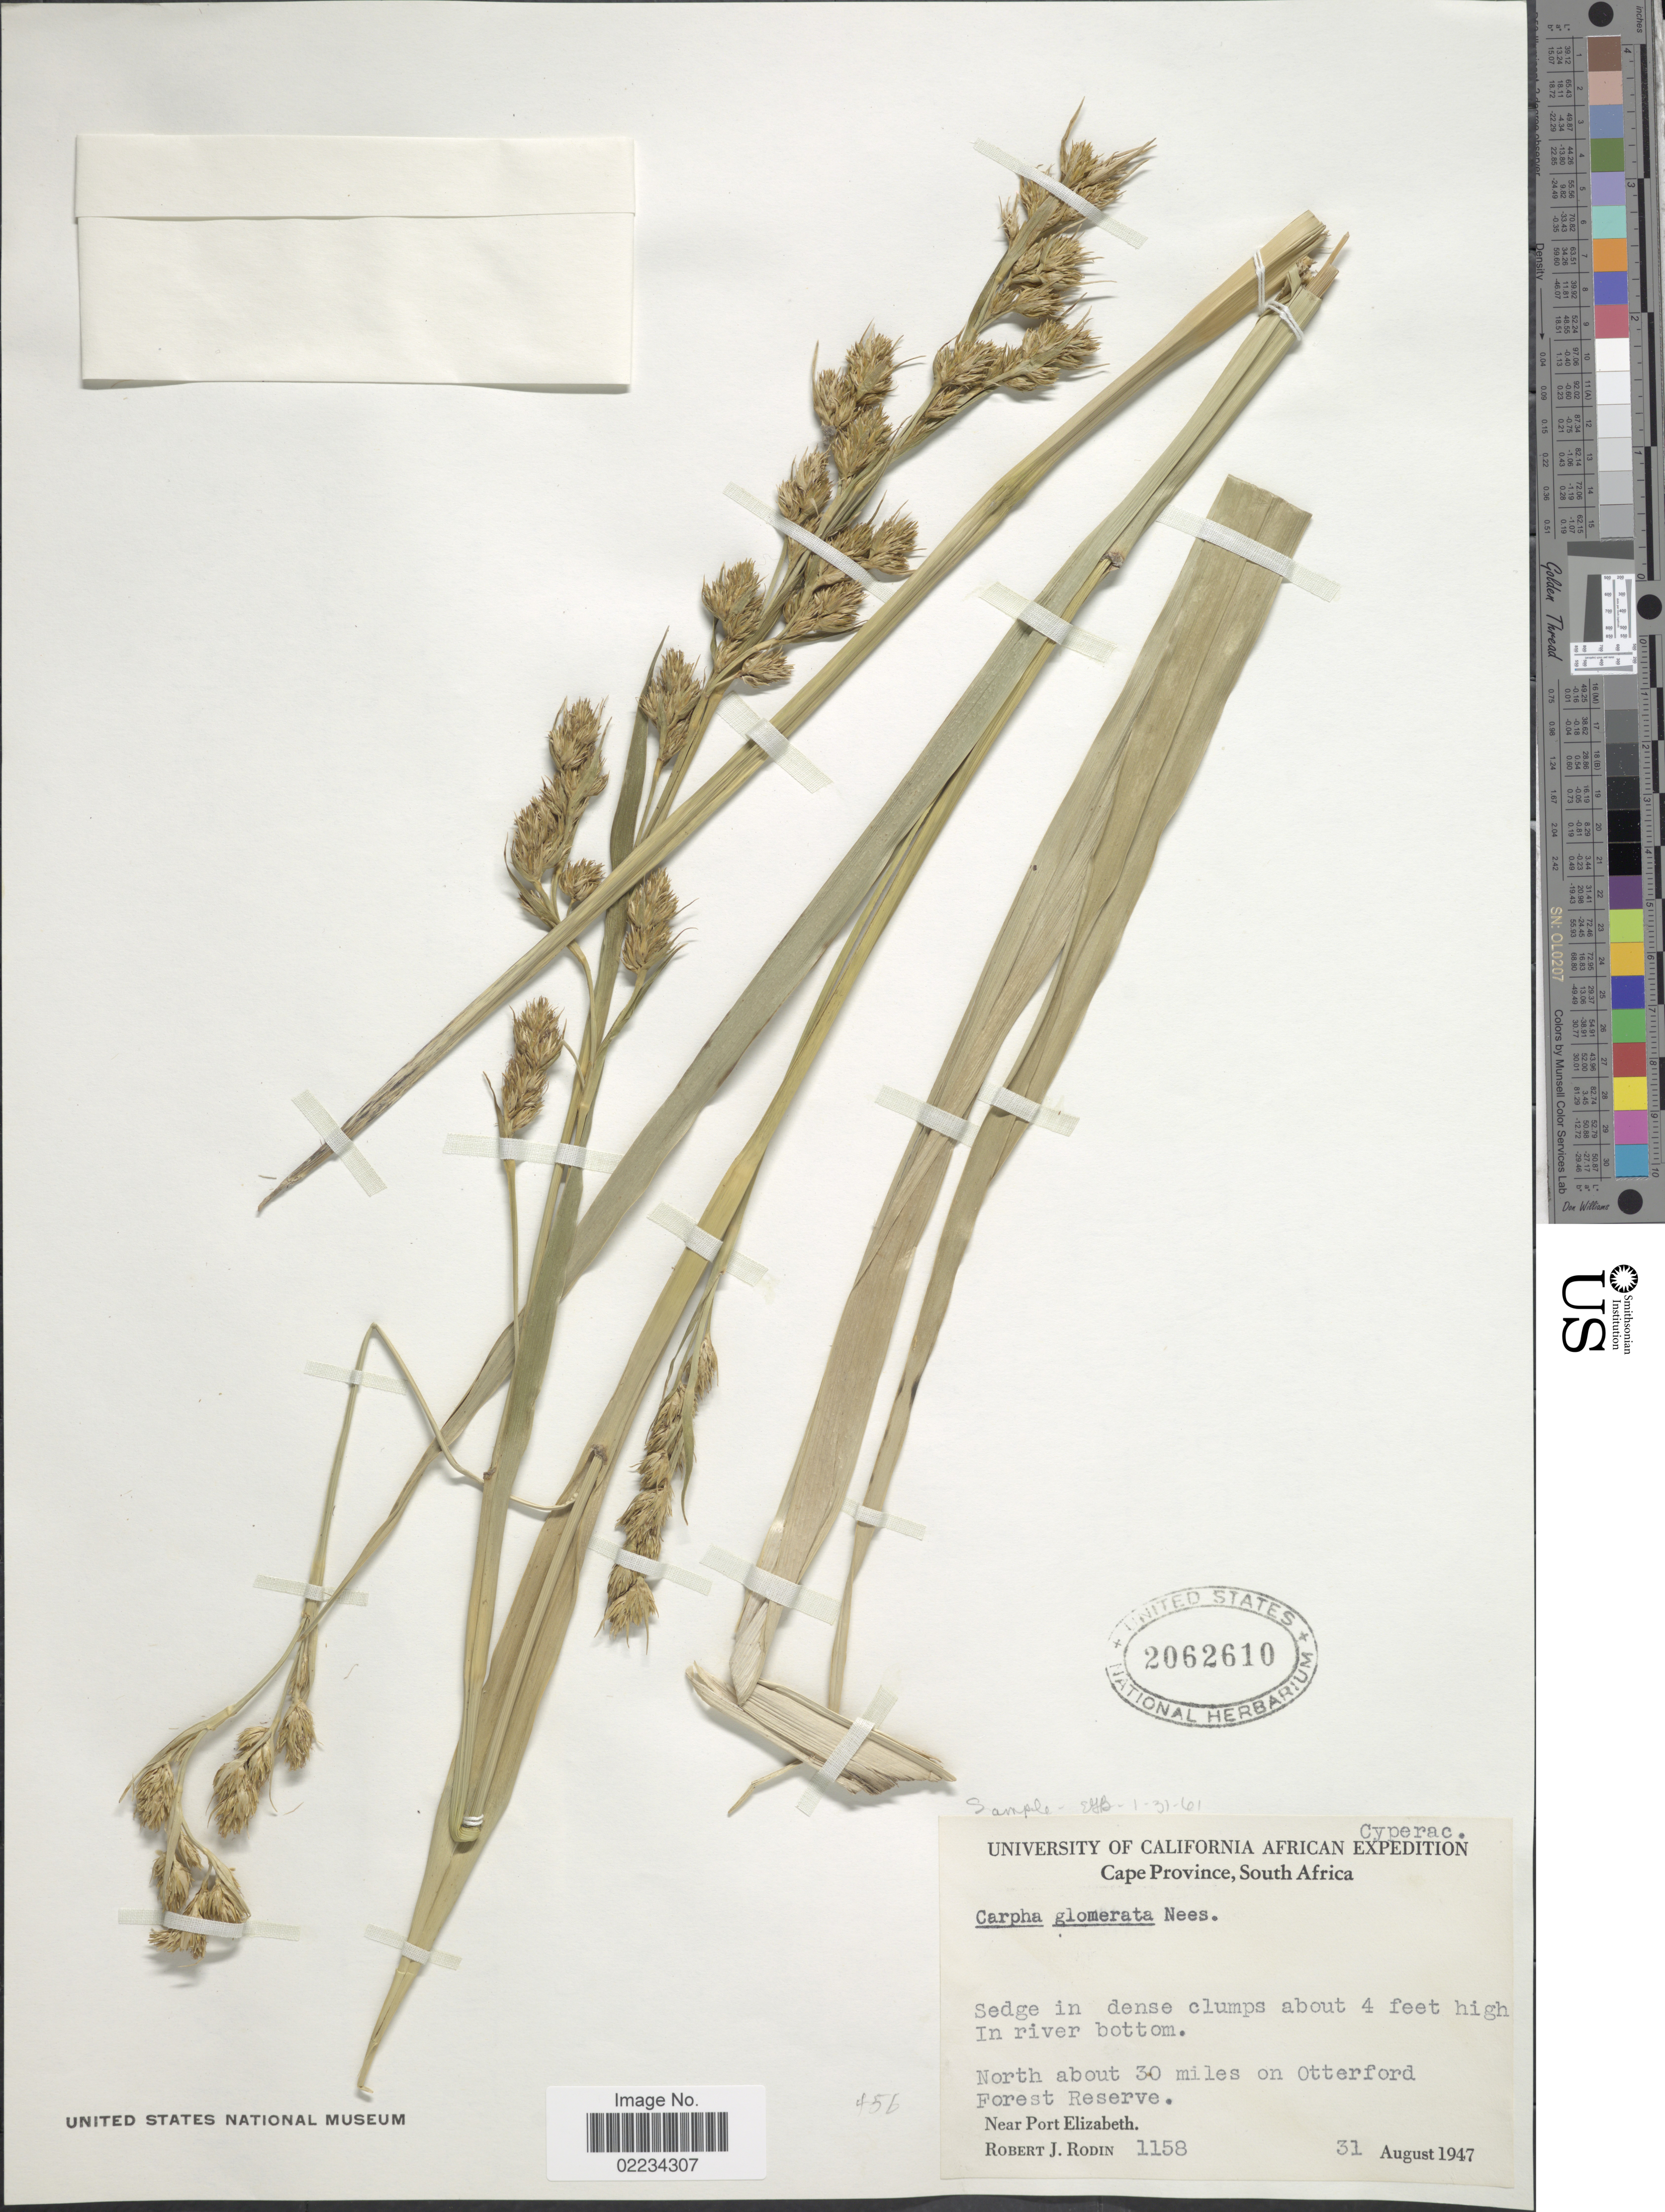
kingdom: Plantae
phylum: Tracheophyta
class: Liliopsida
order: Poales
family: Cyperaceae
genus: Carpha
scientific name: Carpha glomerata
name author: Nees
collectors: R. J. Rodin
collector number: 1158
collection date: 1947-08-31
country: South Africa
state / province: Eastern Cape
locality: In river bottom. North about 30 miles on Otterford. Forest Reserve. Near Port Elizabeth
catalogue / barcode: US 2062610